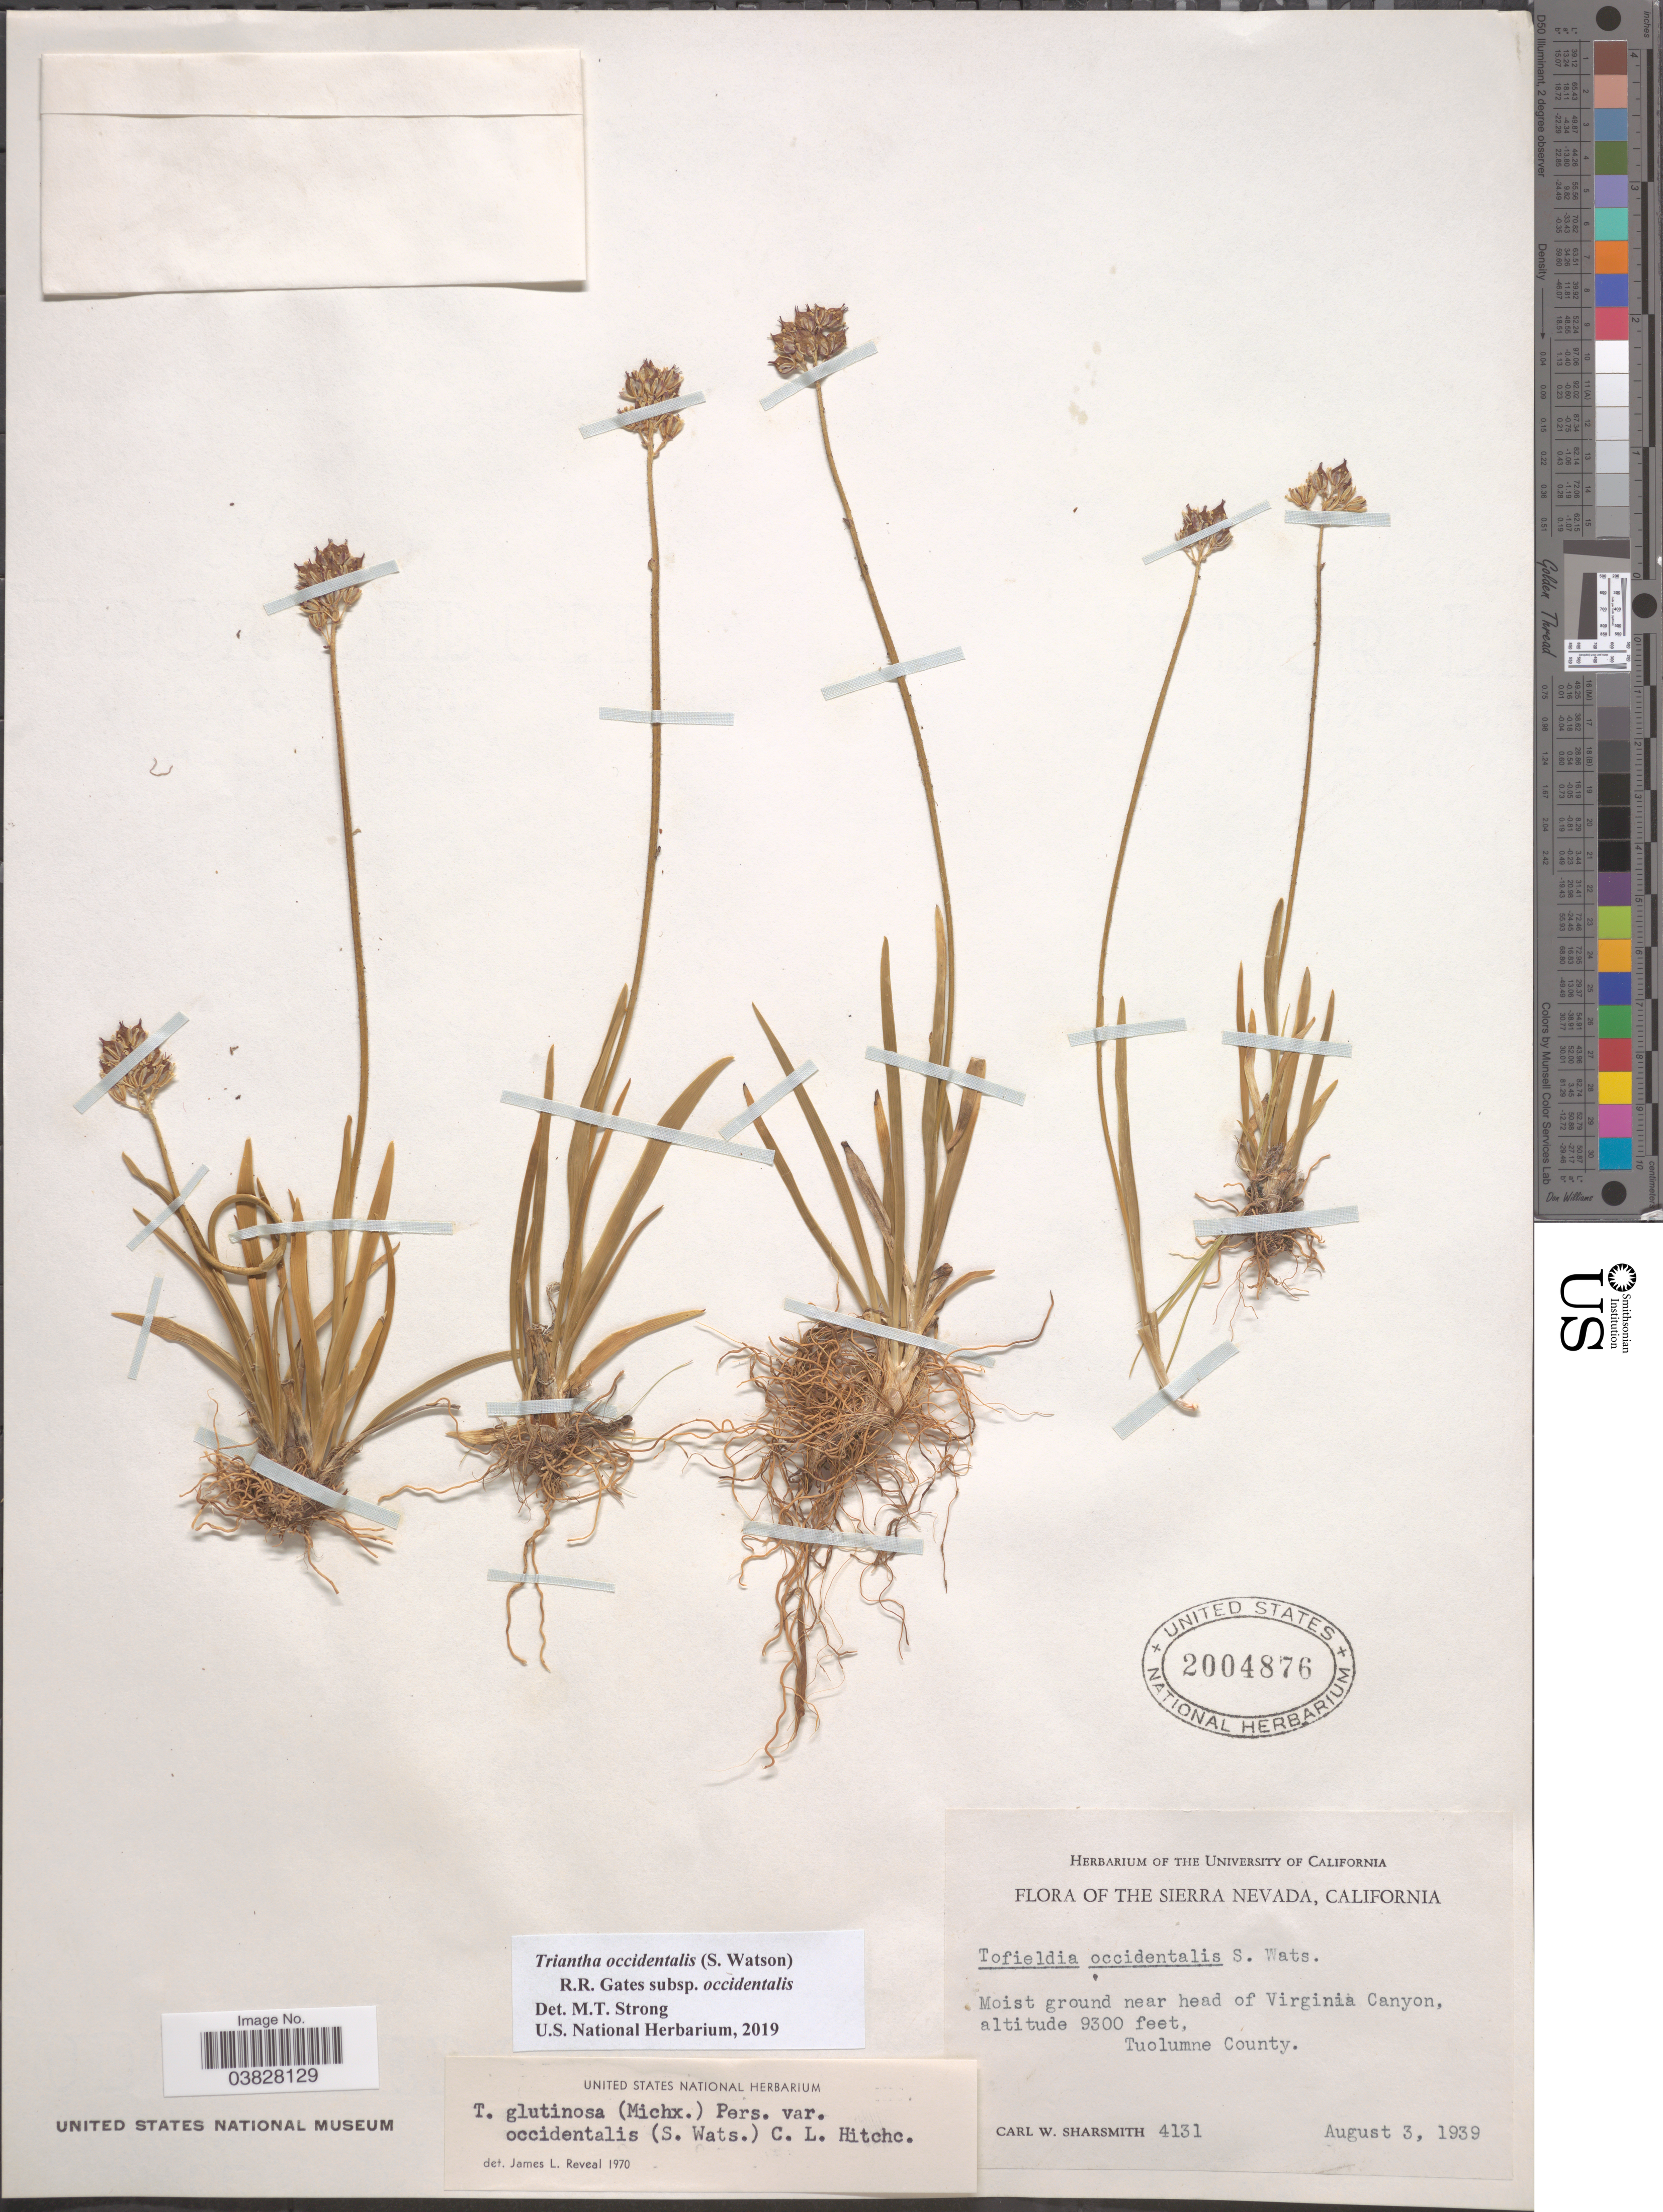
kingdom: Plantae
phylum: Tracheophyta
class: Liliopsida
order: Alismatales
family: Tofieldiaceae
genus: Triantha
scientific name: Triantha occidentalis subsp. occidentalis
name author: (S. Watson) R.R. Gates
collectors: C. Sharsmith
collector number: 4131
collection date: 1939-08-03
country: United States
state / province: California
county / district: Tuolumne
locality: The Sierra Nevada. Near head of Virginia Canyon, Tuolumne County.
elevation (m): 2835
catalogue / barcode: US 2004876